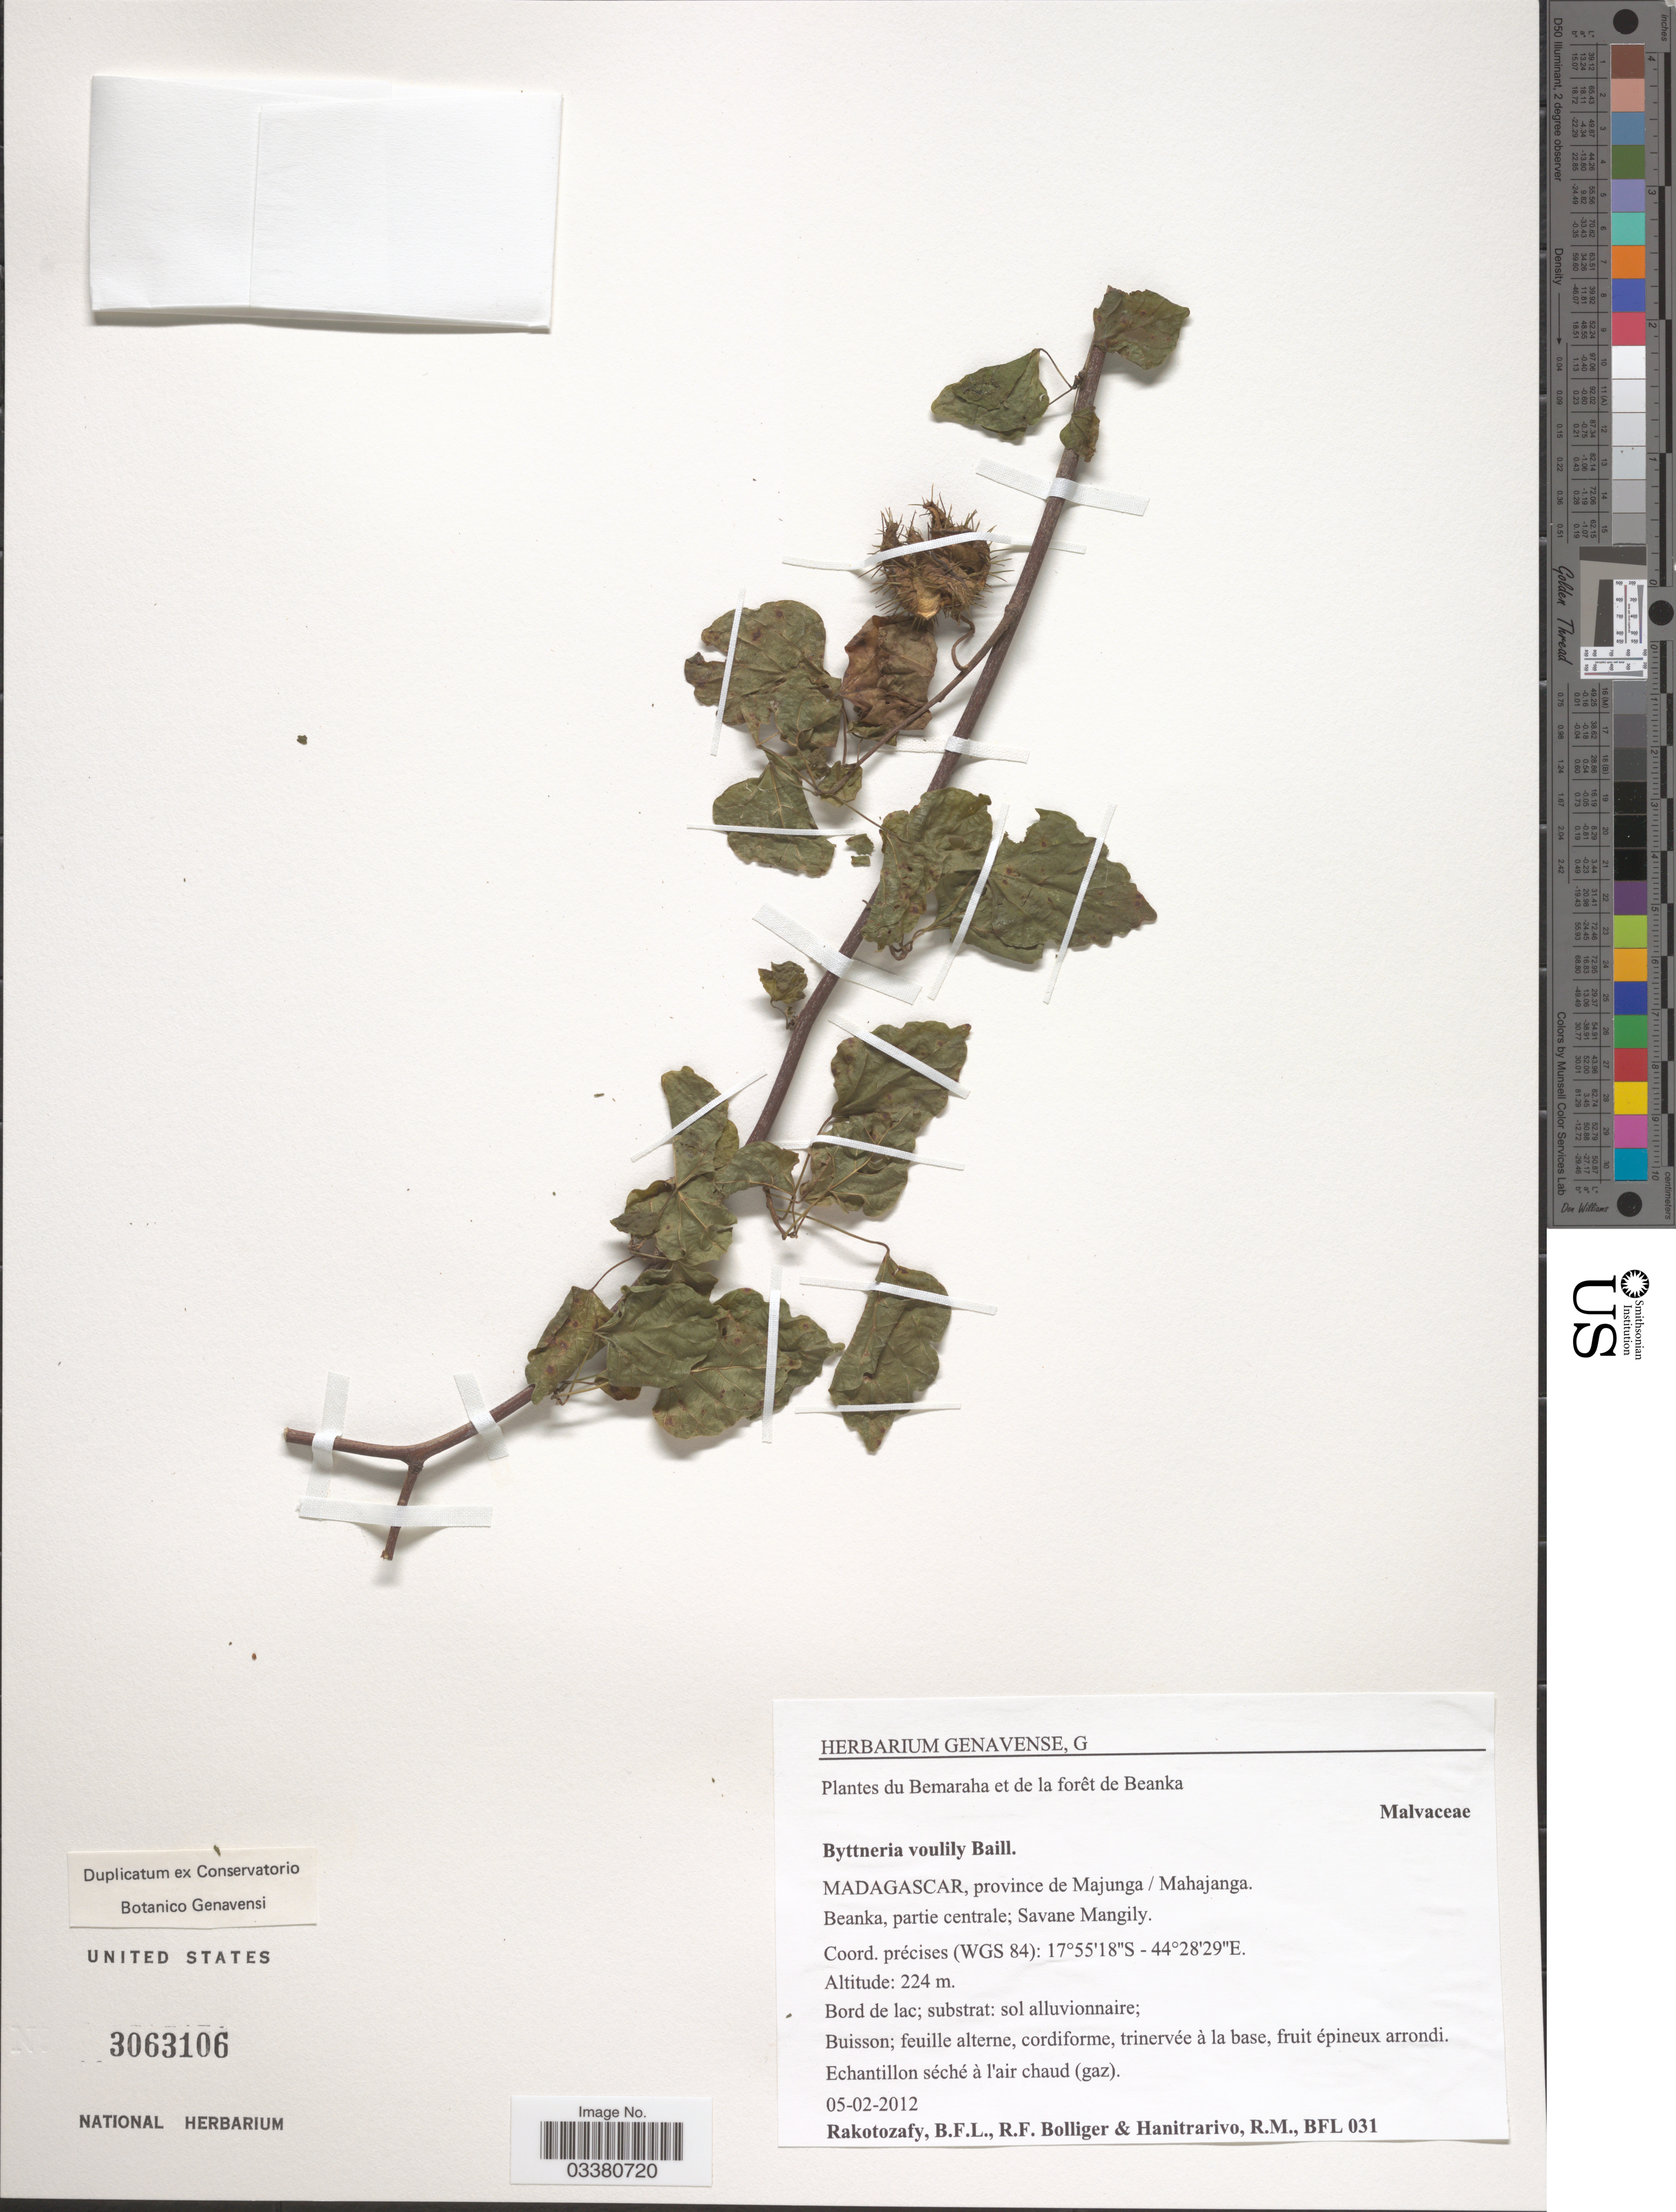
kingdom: Plantae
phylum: Tracheophyta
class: Magnoliopsida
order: Malvales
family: Malvaceae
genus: Byttneria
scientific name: Byttneria voulily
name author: Baill.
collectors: B. Rakotozafy, R. Bolliger & R. Hanitrarivo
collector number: BFL 031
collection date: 2012-02-05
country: Madagascar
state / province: Melaky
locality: Du Bemaraha et de la forêt de Beanka. Province de Majunga. Beanka, partie centrale; Savane Mangily. (WGS 84).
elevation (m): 224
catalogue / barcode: US 3063106